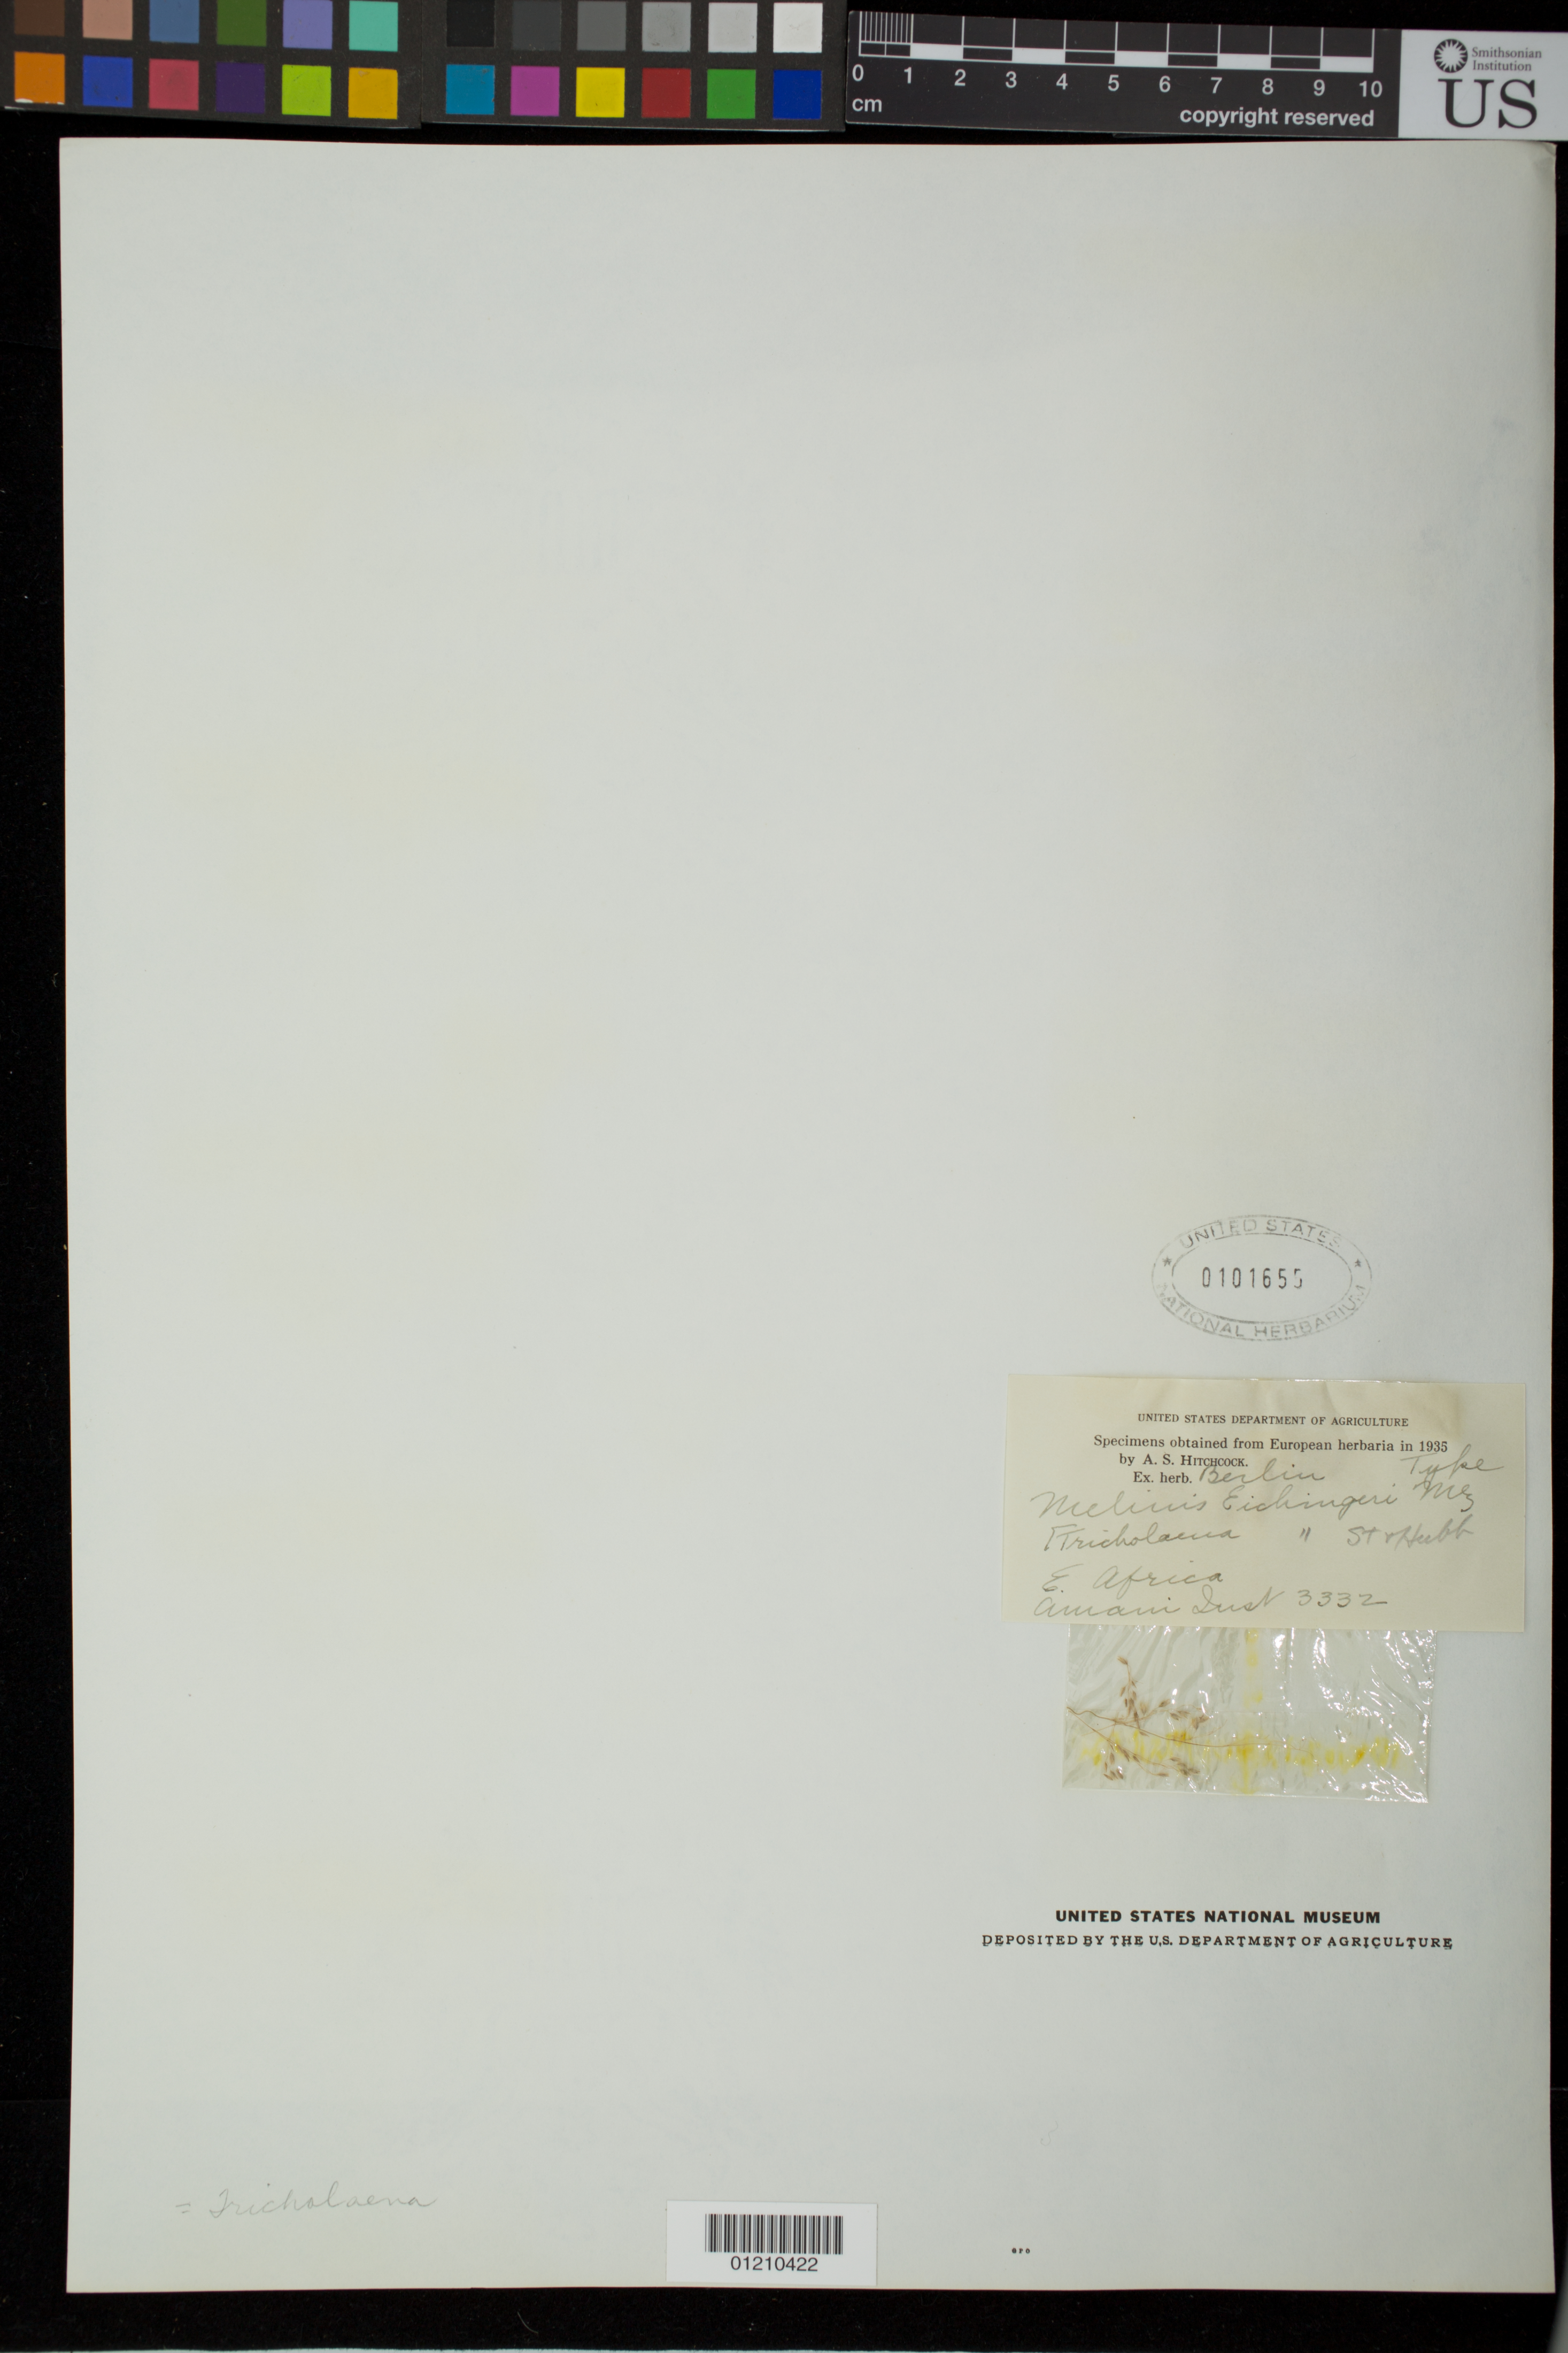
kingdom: Plantae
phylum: Tracheophyta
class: Liliopsida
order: Poales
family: Poaceae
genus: Melinis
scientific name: Melinis eichingeri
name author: Mez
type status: Type Collection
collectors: Amani Inst.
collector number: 3332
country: Tanzania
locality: East Africa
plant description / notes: Fragmentary material of type specimen ex herb.Berlin.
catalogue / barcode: US 101655